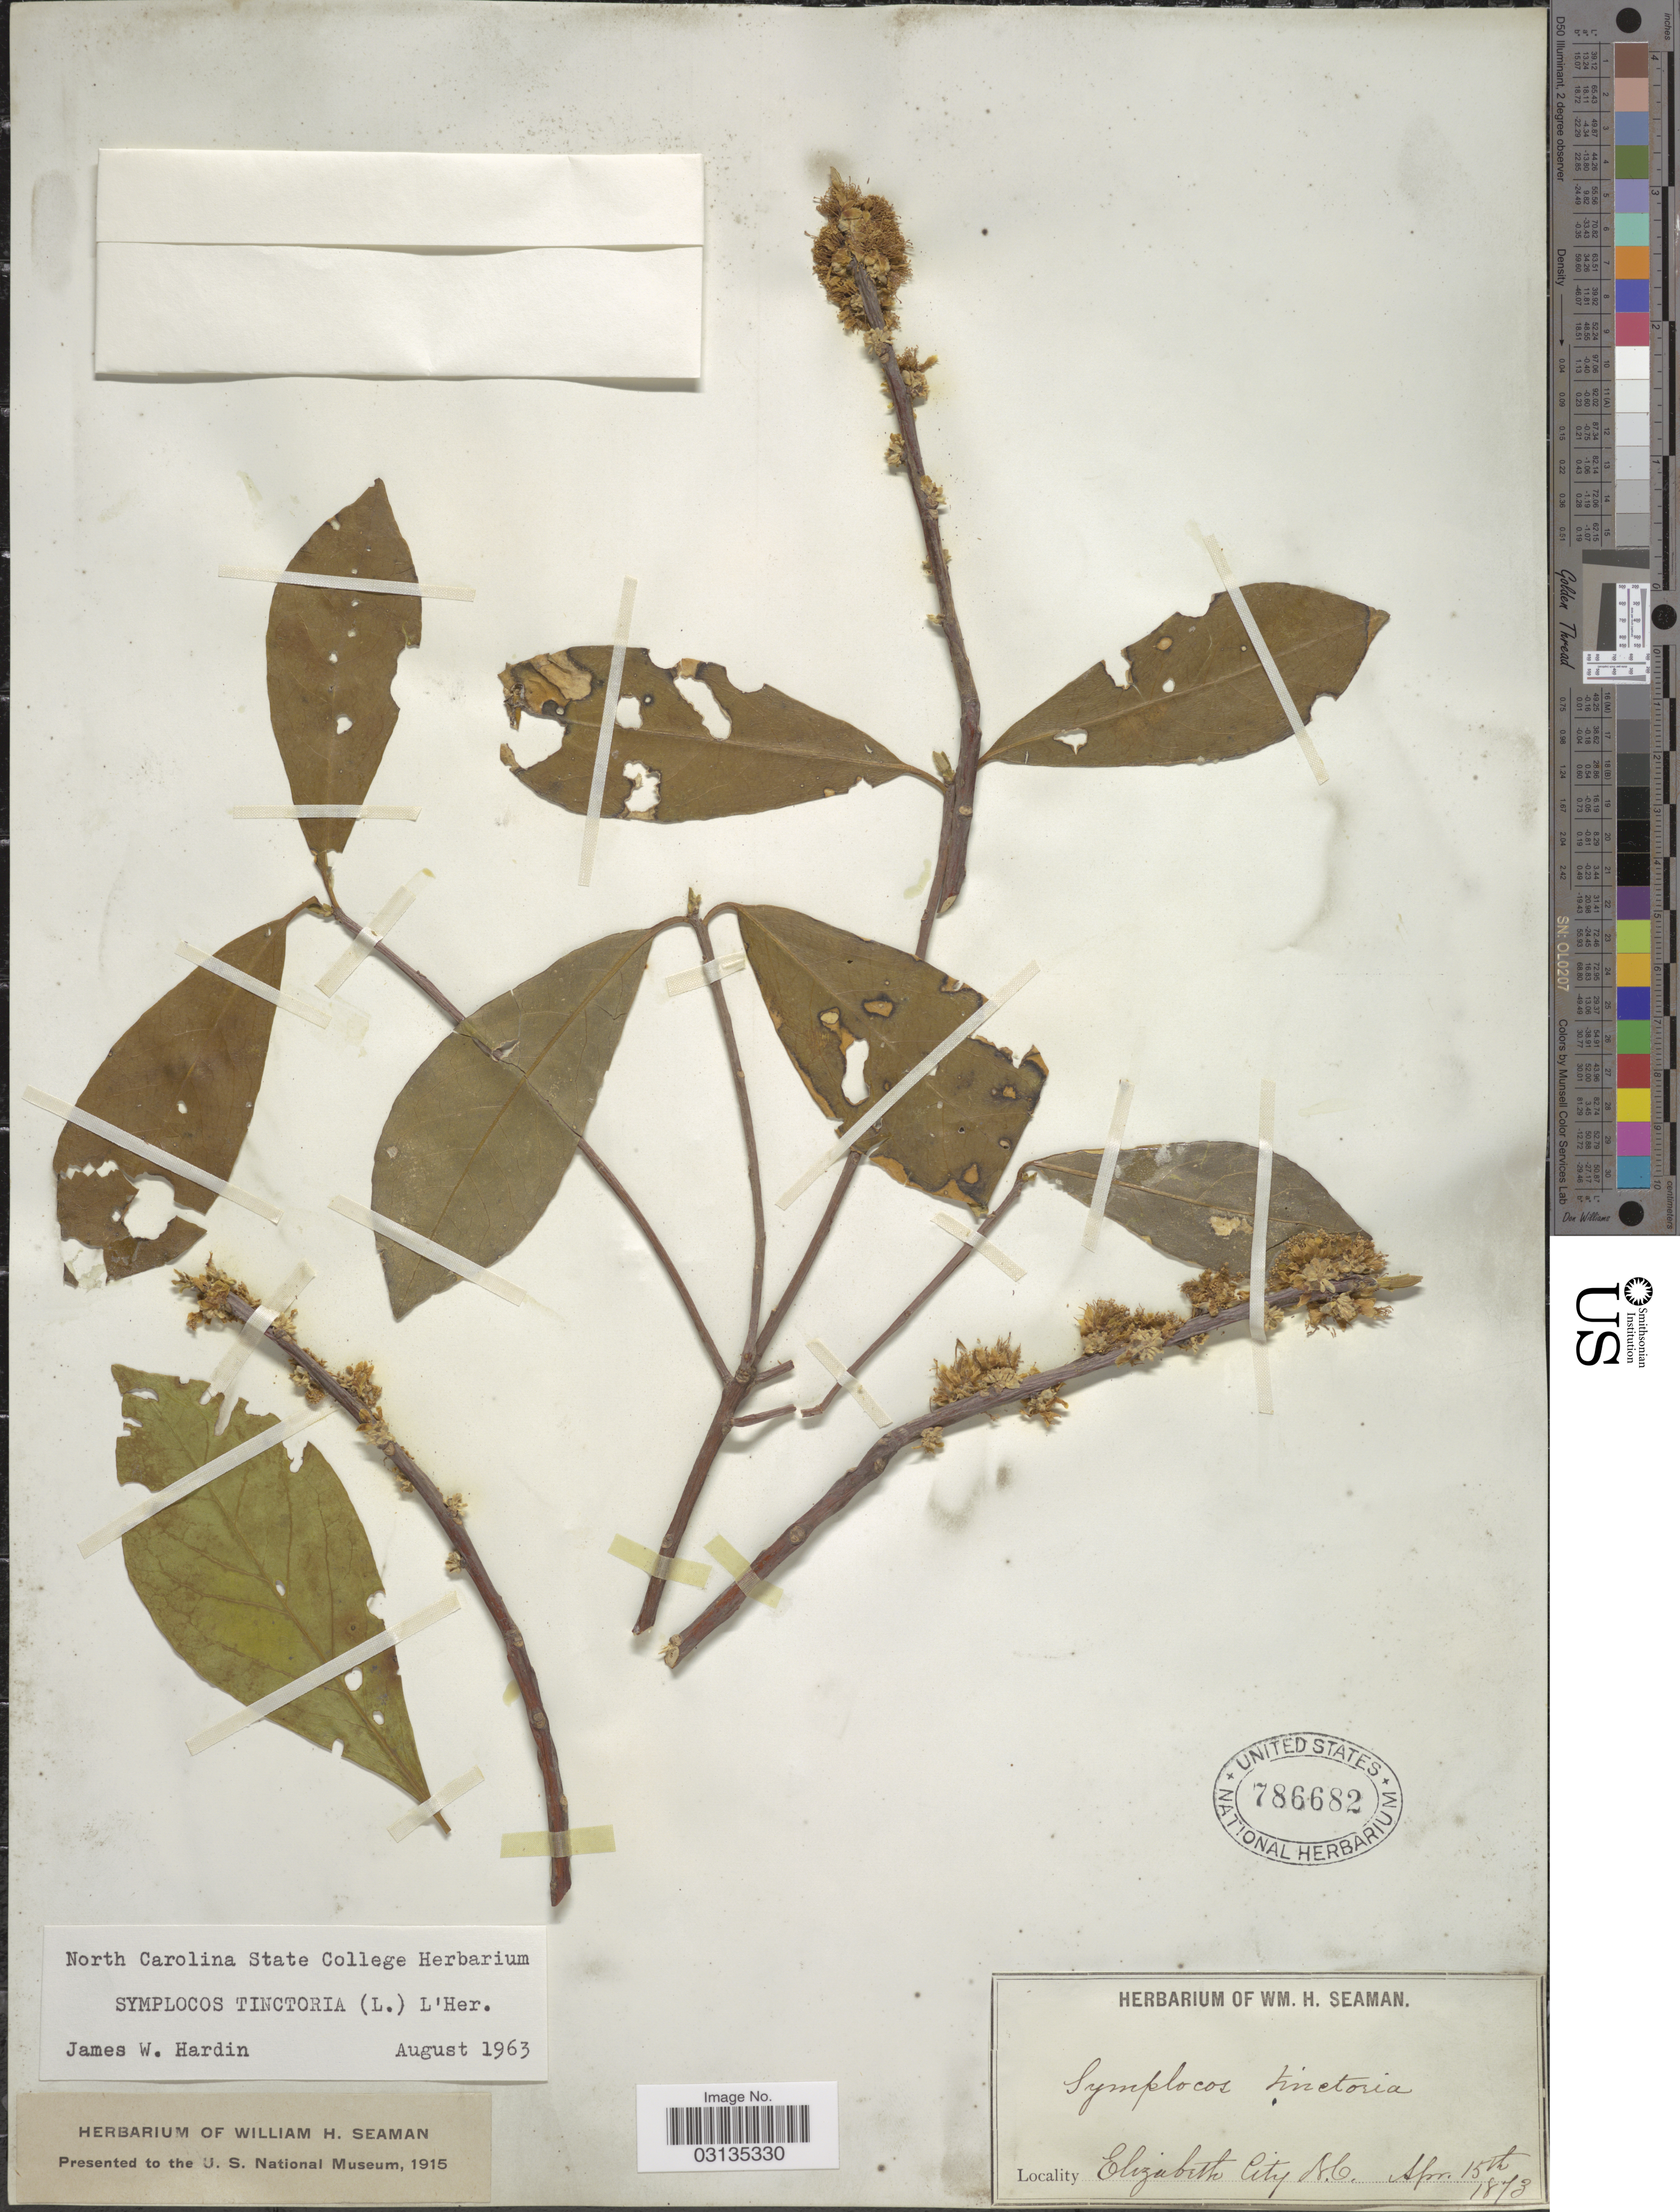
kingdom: Plantae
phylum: Tracheophyta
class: Magnoliopsida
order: Ericales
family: Symplocaceae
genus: Symplocos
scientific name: Symplocos tinctoria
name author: (L.) L'Hér.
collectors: Ex herb. W. H. Seaman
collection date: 1873-04-15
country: United States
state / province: North Carolina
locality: Elizabeth City.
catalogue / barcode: US 786682